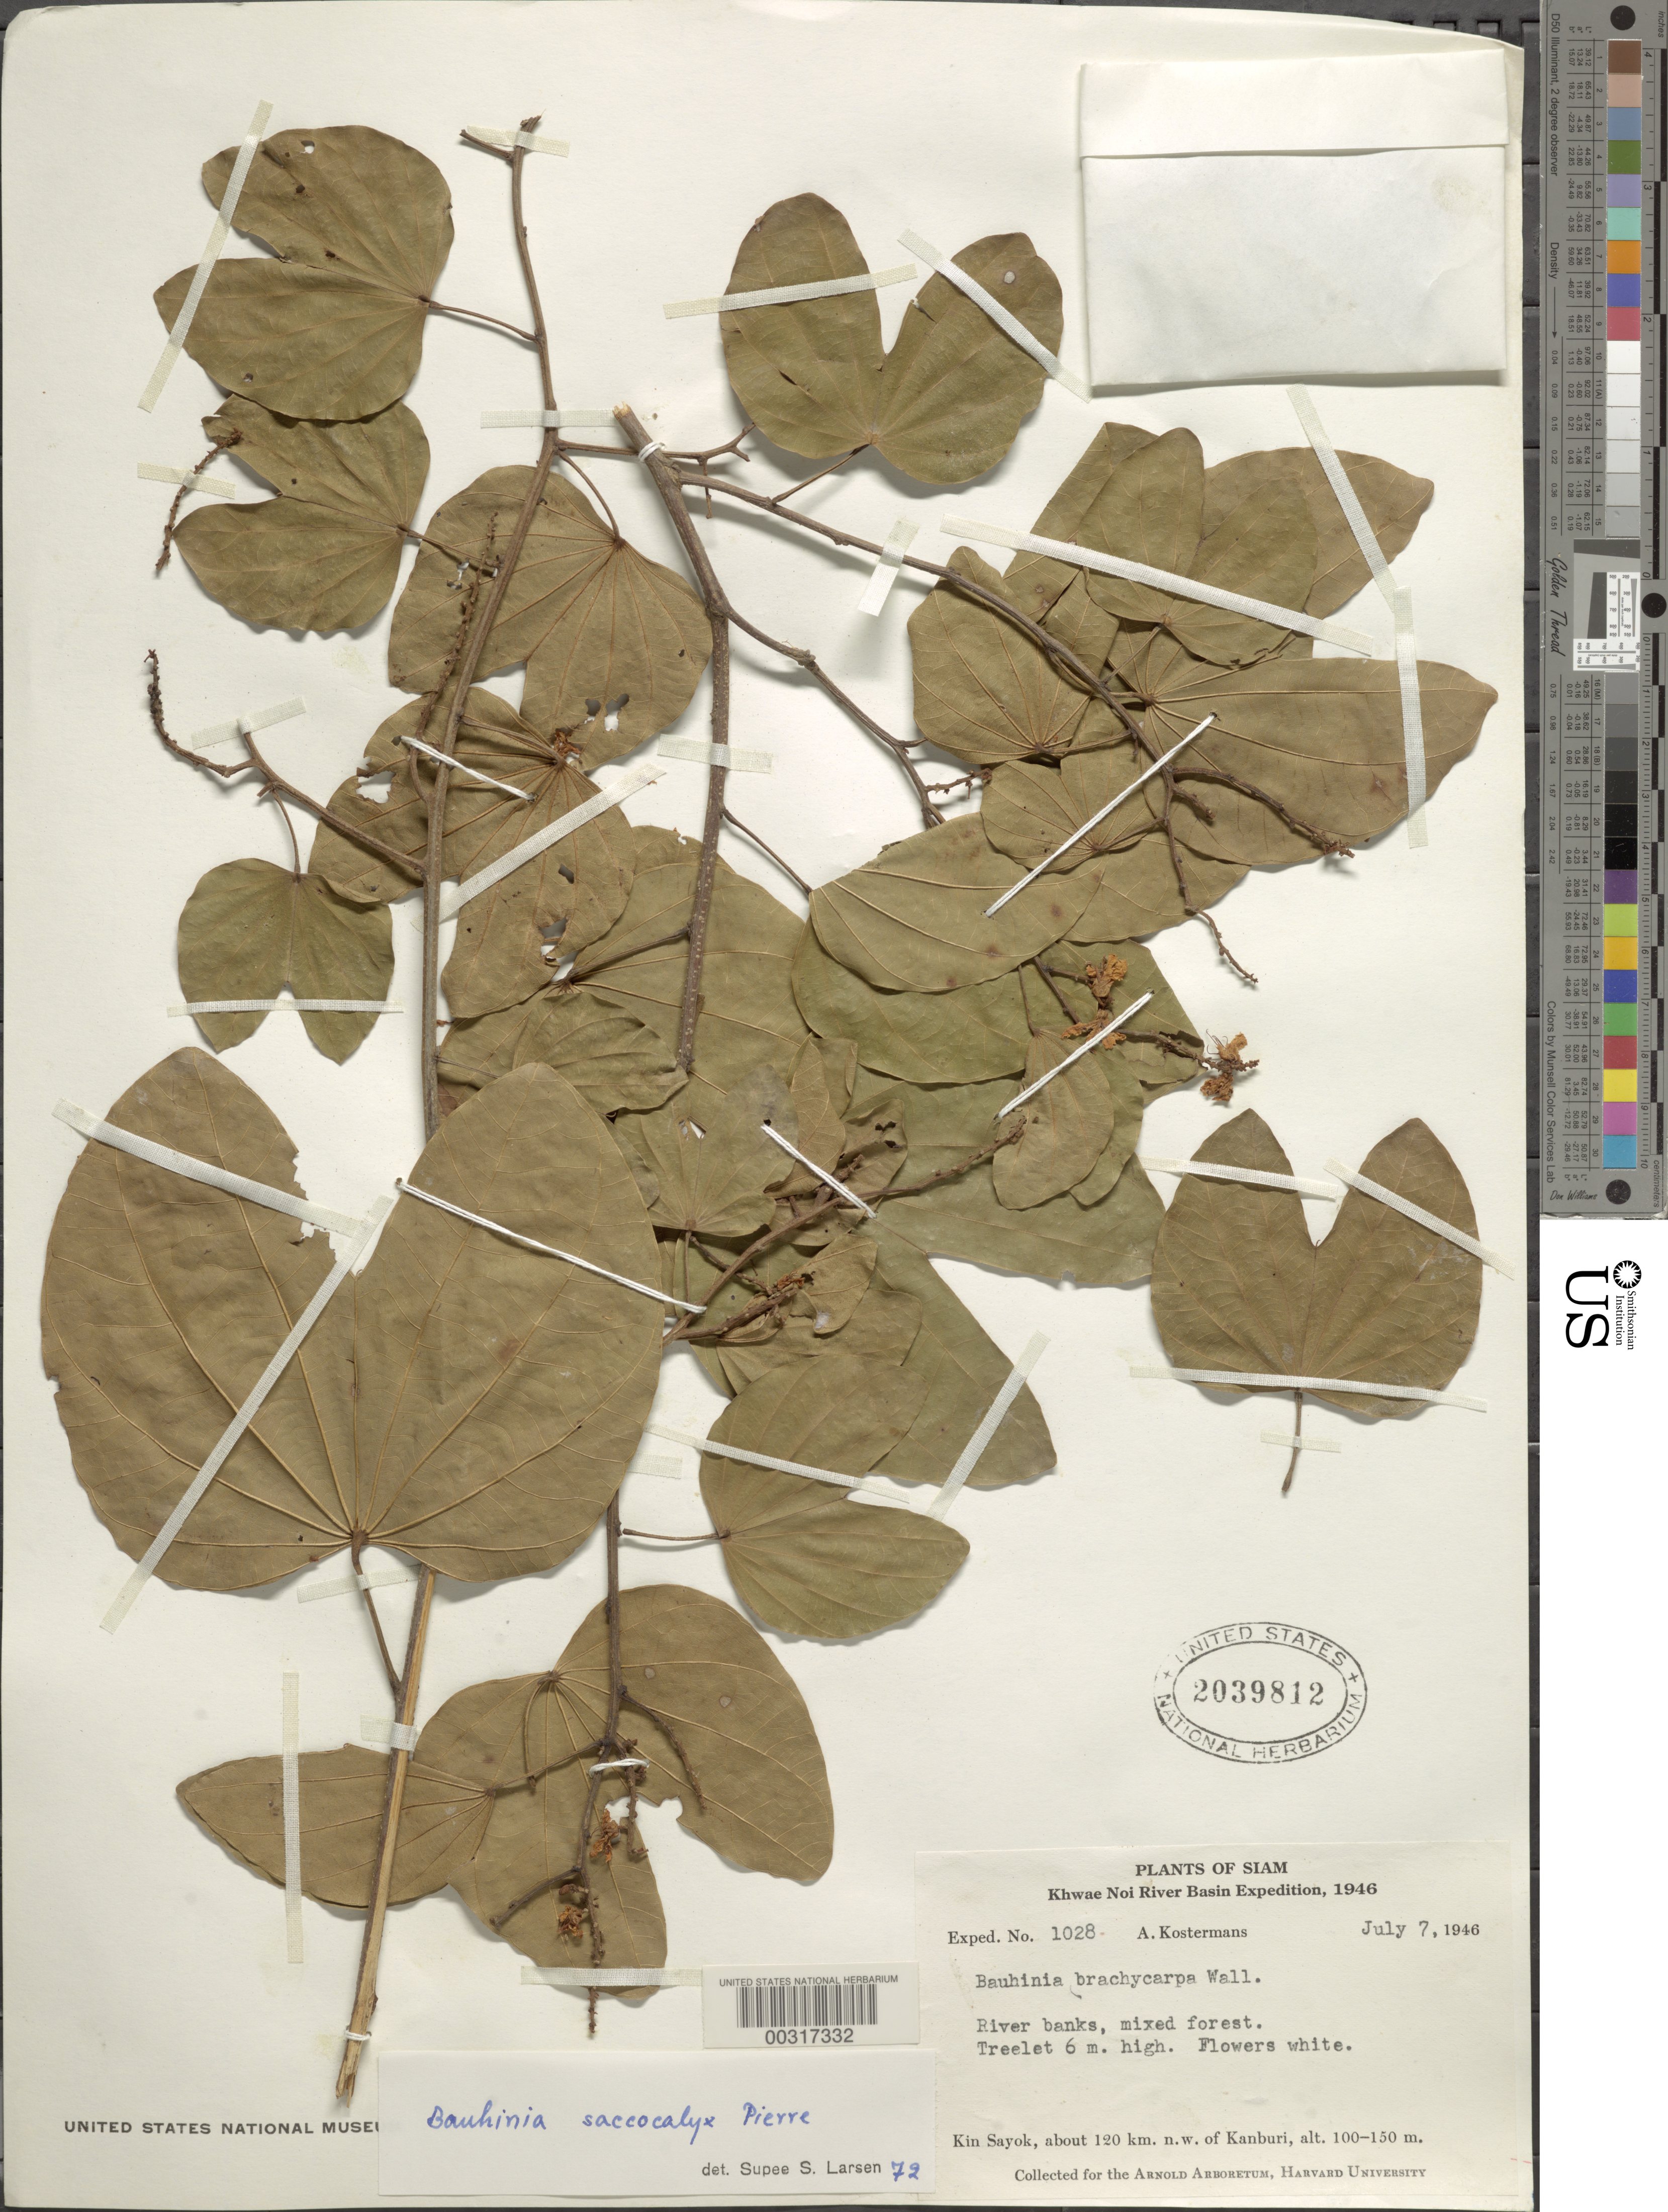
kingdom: Plantae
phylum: Tracheophyta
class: Magnoliopsida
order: Fabales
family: Fabaceae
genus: Bauhinia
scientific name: Bauhinia saccocalyx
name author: Pierre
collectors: A. J. G. Kostermans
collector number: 1028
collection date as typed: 07 Jul 1946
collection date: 1946-07-07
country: Thailand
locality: Kin sayok, about 12 km nw of kanburi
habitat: Mixed river bank bamboo forests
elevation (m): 100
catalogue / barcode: US 2039812